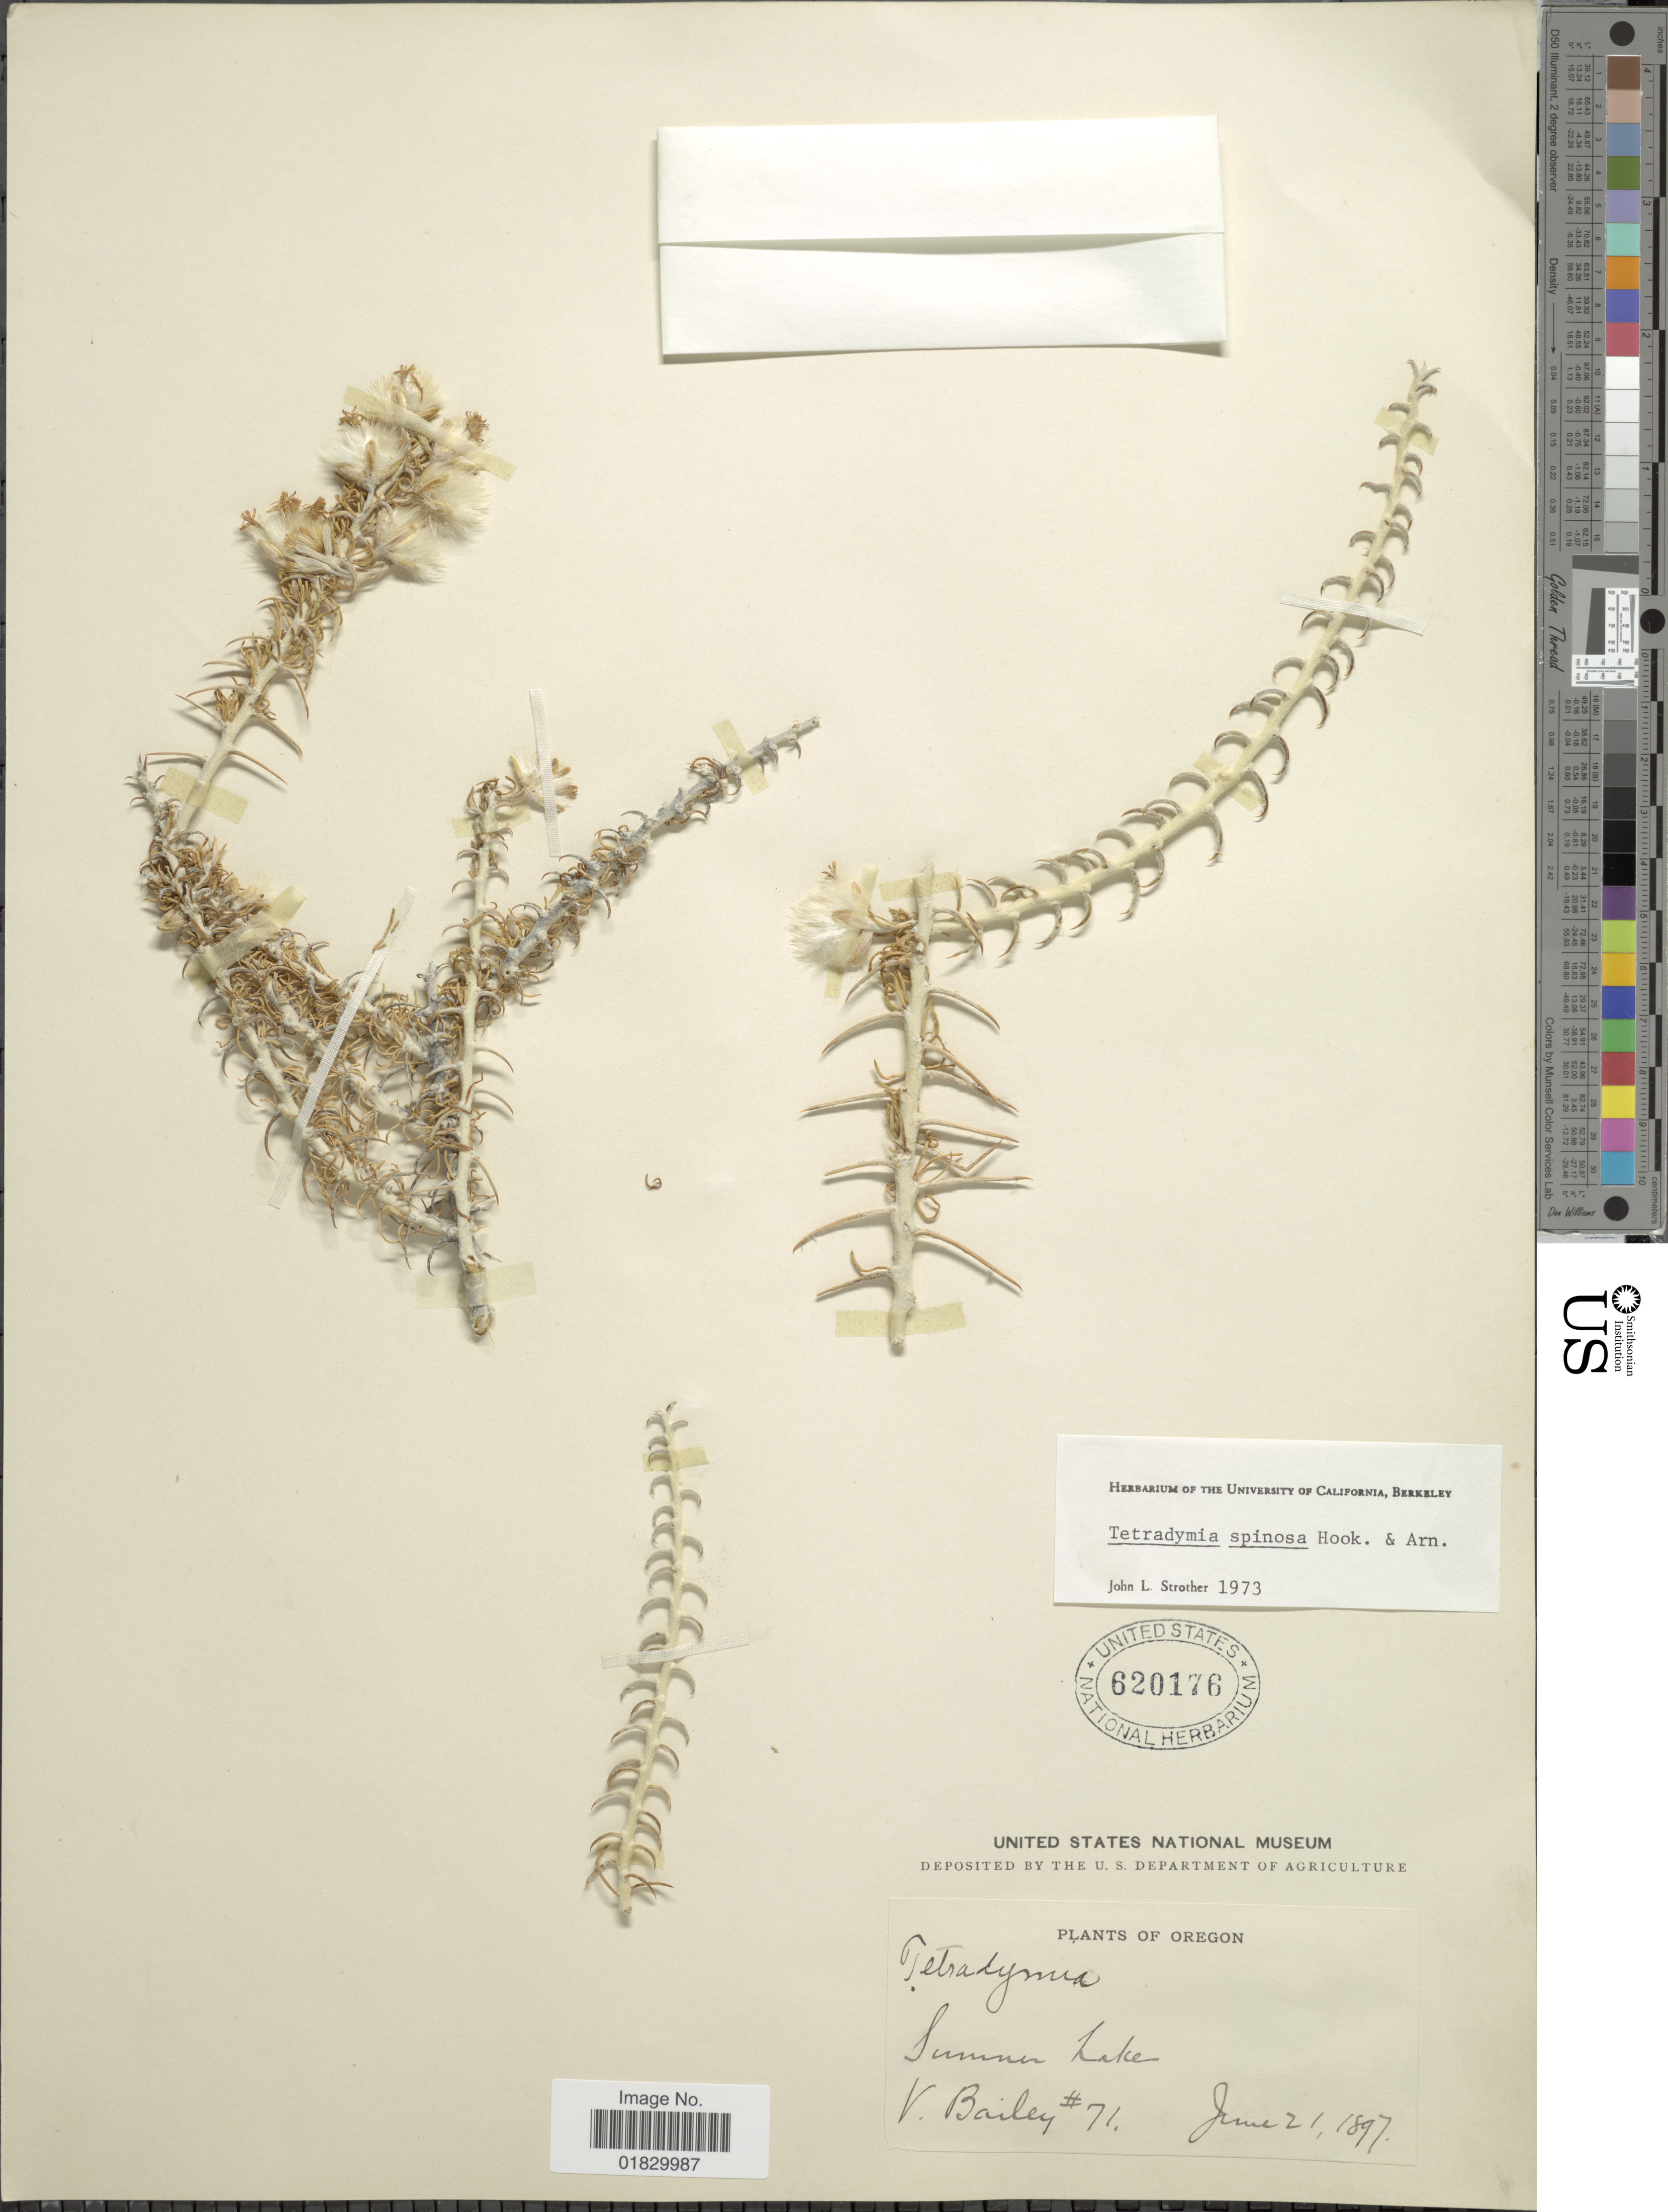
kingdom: Plantae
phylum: Tracheophyta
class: Magnoliopsida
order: Asterales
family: Asteraceae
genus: Tetradymia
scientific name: Tetradymia spinosa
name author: Hook. & Arn.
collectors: V. L. Bailey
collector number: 71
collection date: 1897-06-21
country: United States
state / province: Oregon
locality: Summer Lake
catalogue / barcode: US 620176